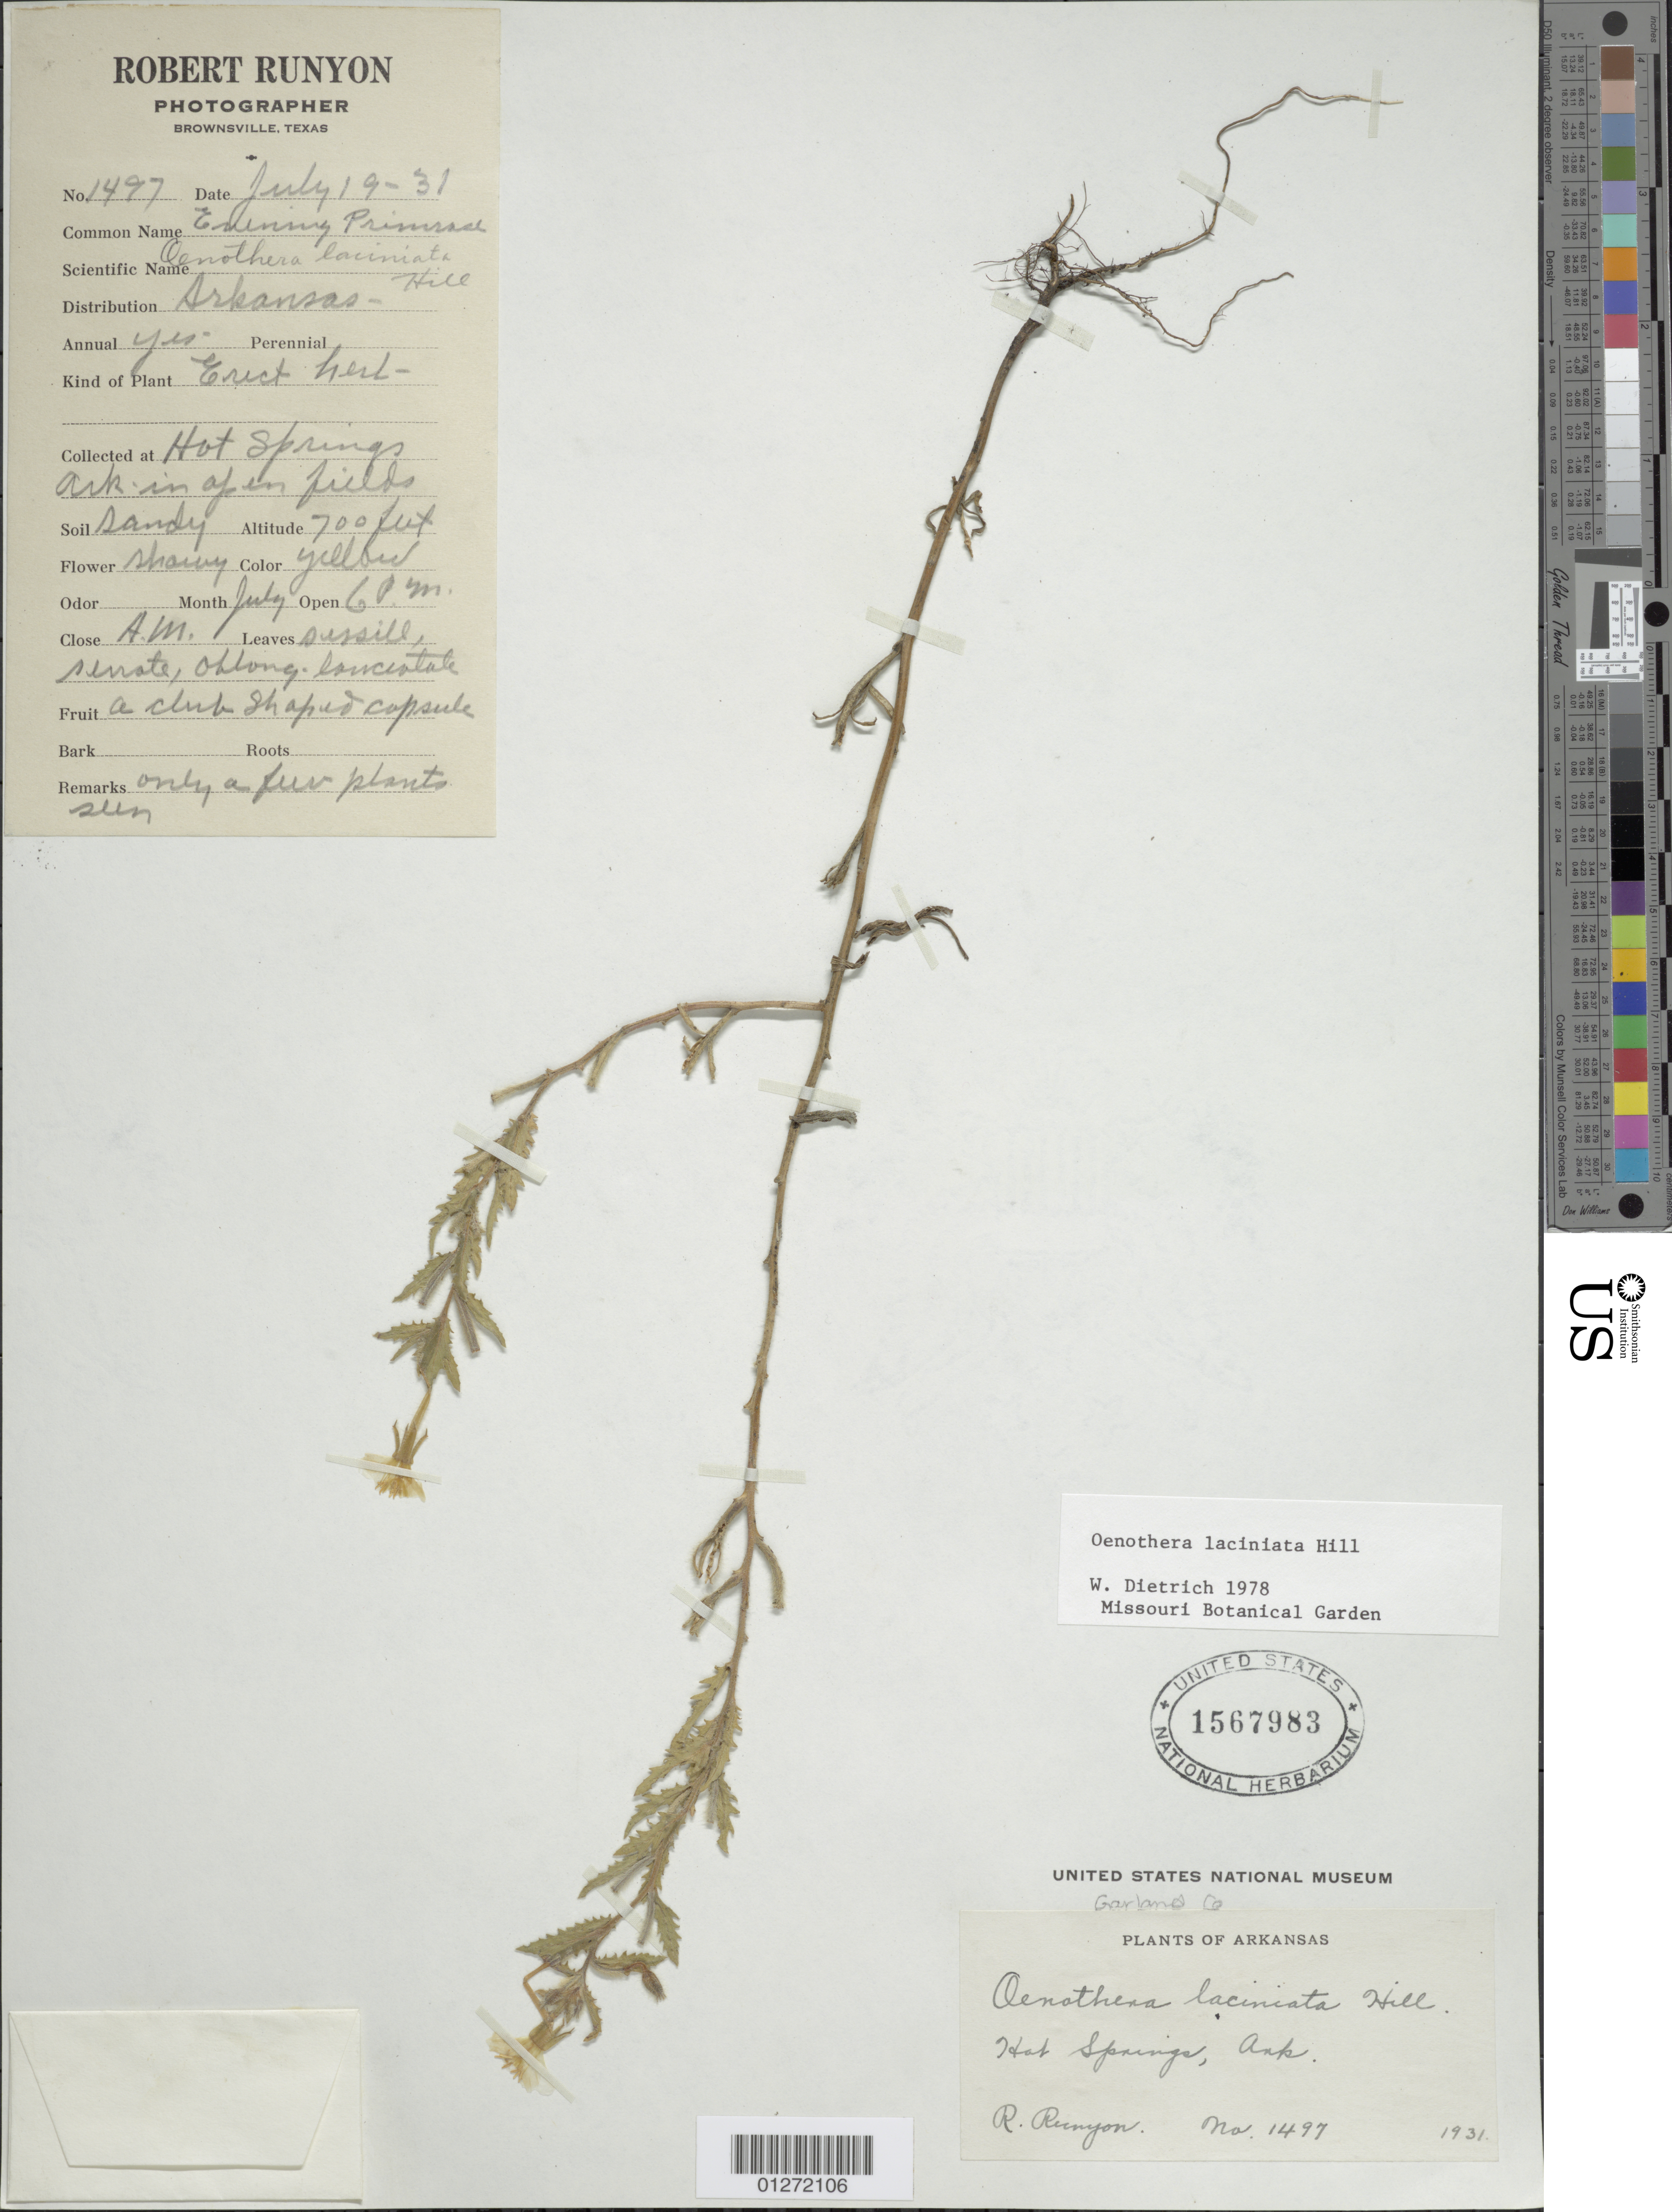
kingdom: Plantae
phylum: Tracheophyta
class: Magnoliopsida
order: Myrtales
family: Onagraceae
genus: Oenothera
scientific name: Oenothera laciniata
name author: Hill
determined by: Dietrich, W.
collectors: R. Runyon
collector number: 1497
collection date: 1931-07-19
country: United States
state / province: Arkansas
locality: Hot Springs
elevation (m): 2134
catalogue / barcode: US 1567983